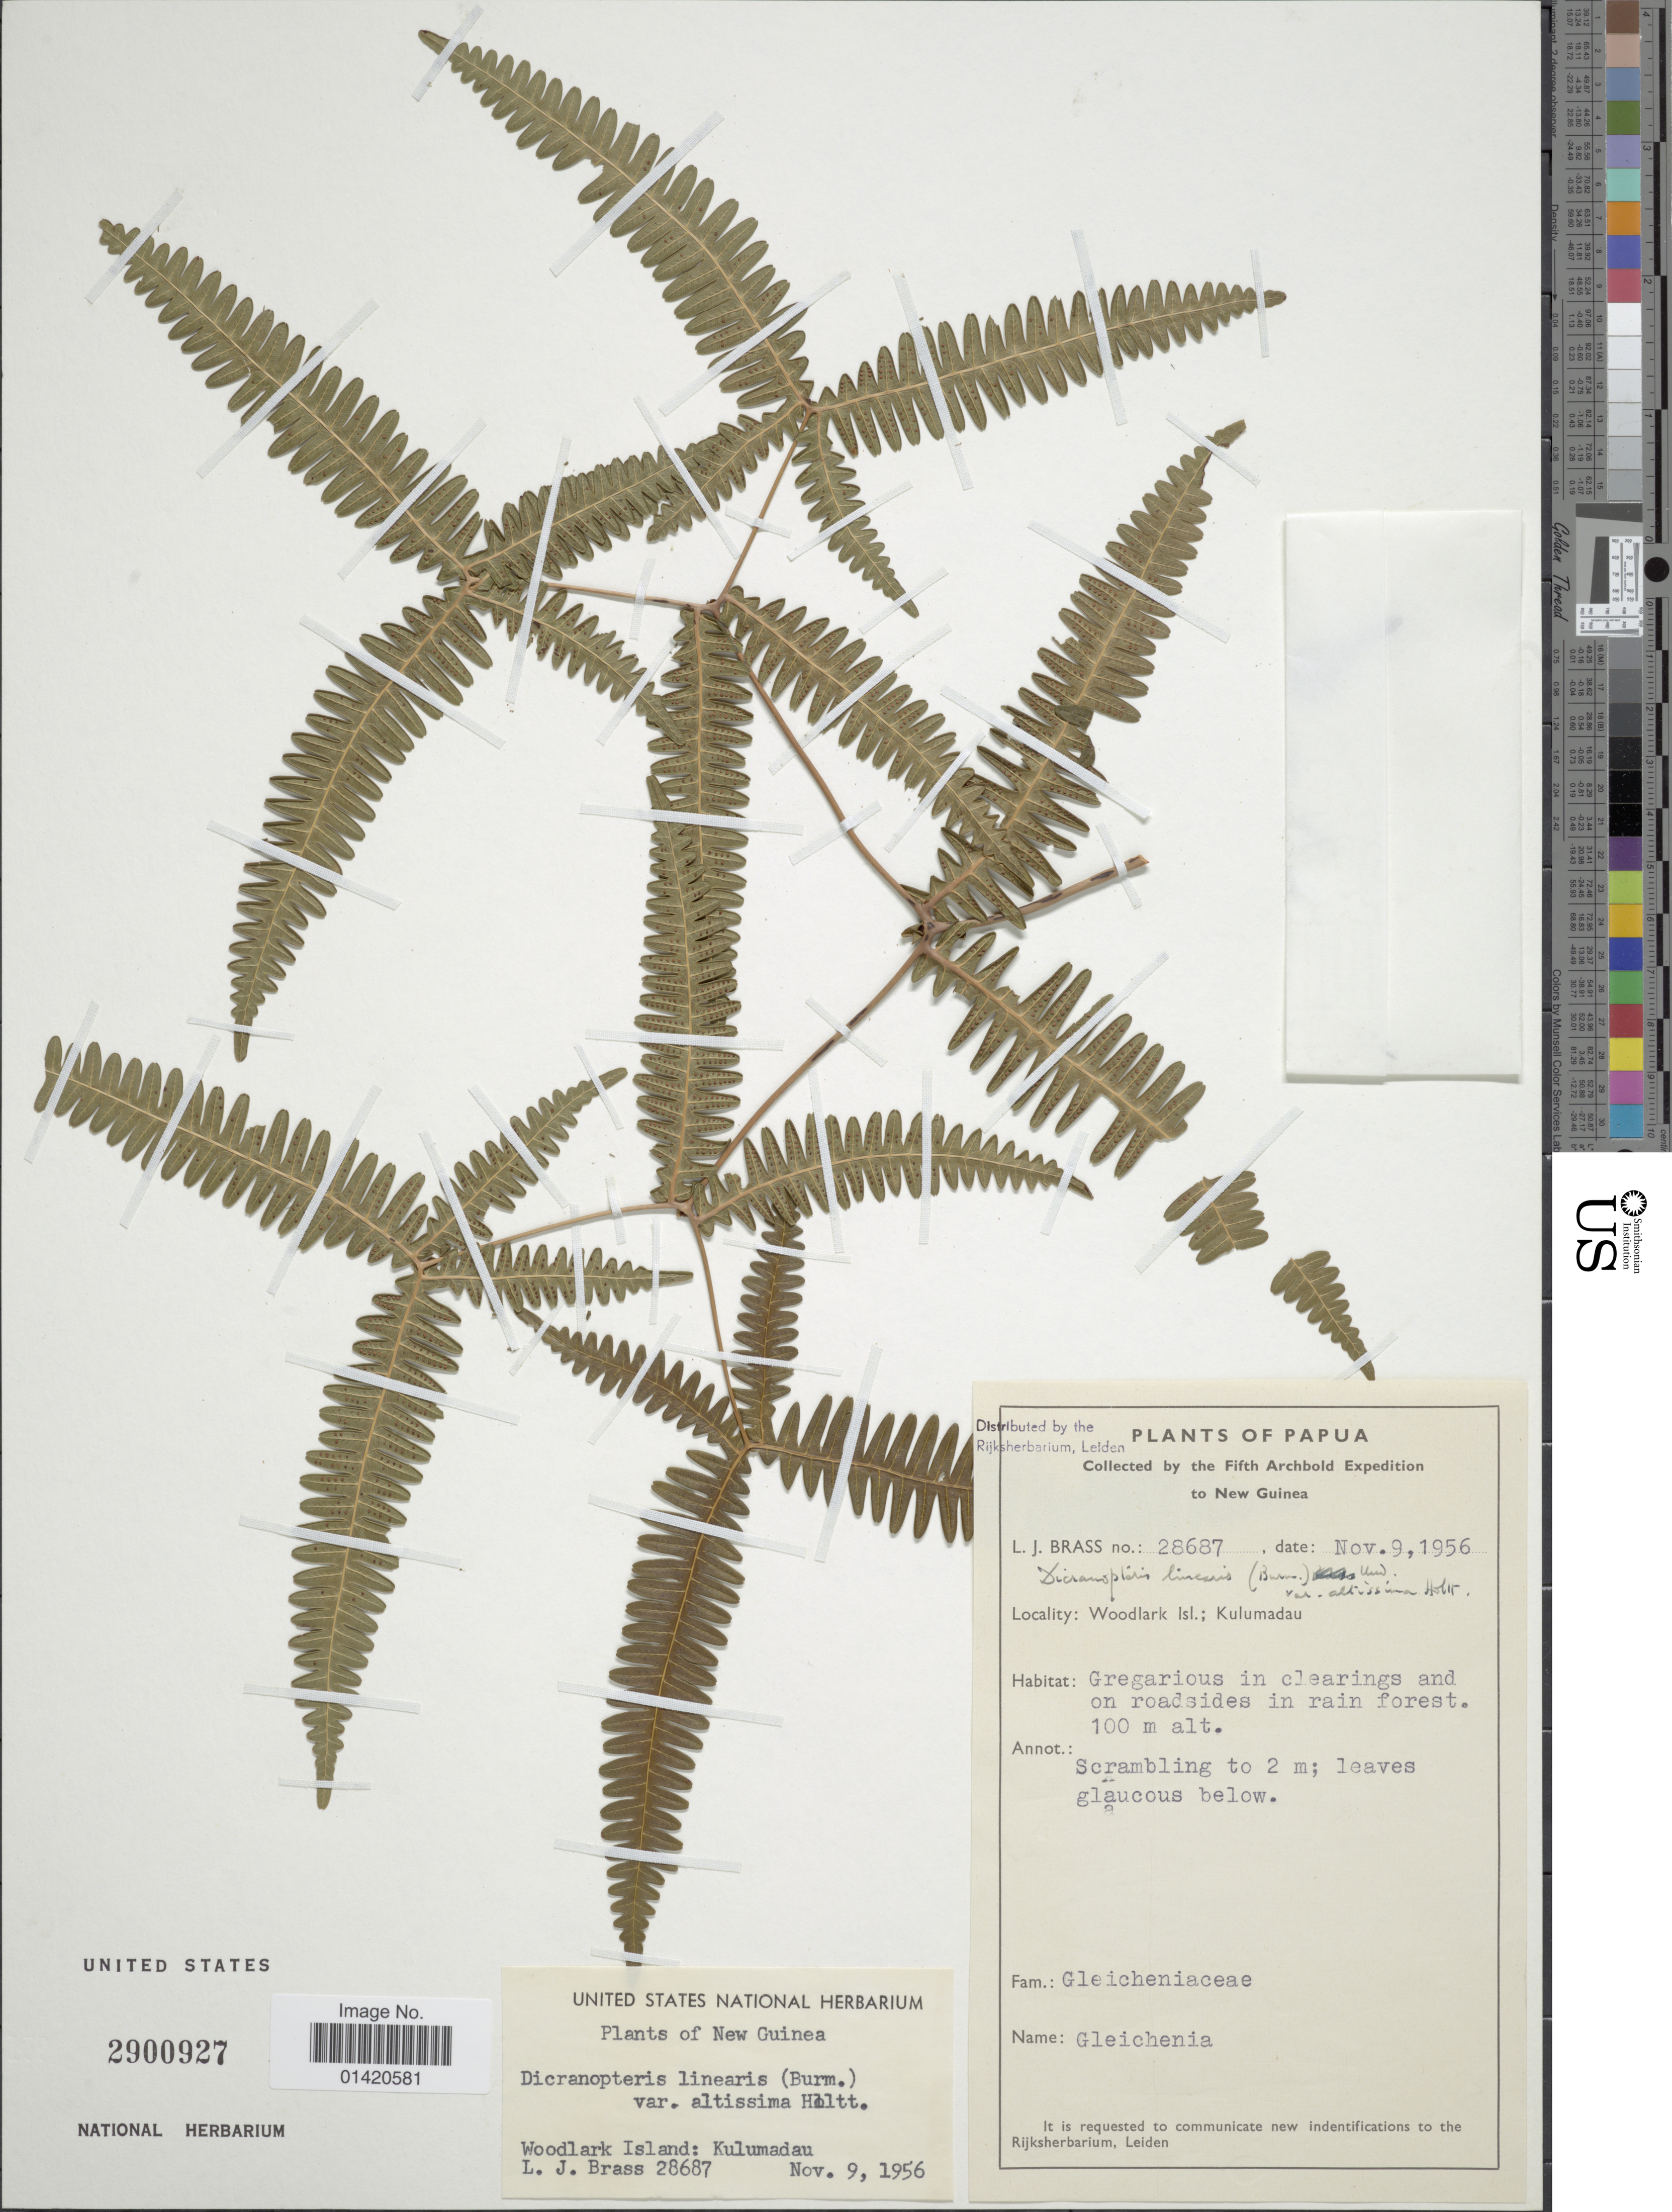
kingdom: Plantae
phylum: Tracheophyta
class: Polypodiopsida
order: Gleicheniales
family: Gleicheniaceae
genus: Dicranopteris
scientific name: Dicranopteris linearis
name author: (Burm. f.) Underw.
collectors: L. J. Brass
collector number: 28687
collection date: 1956-11-09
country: Papua New Guinea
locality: New Guinewa, Woodlark Island: Kulumadau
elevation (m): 100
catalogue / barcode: US 2900927